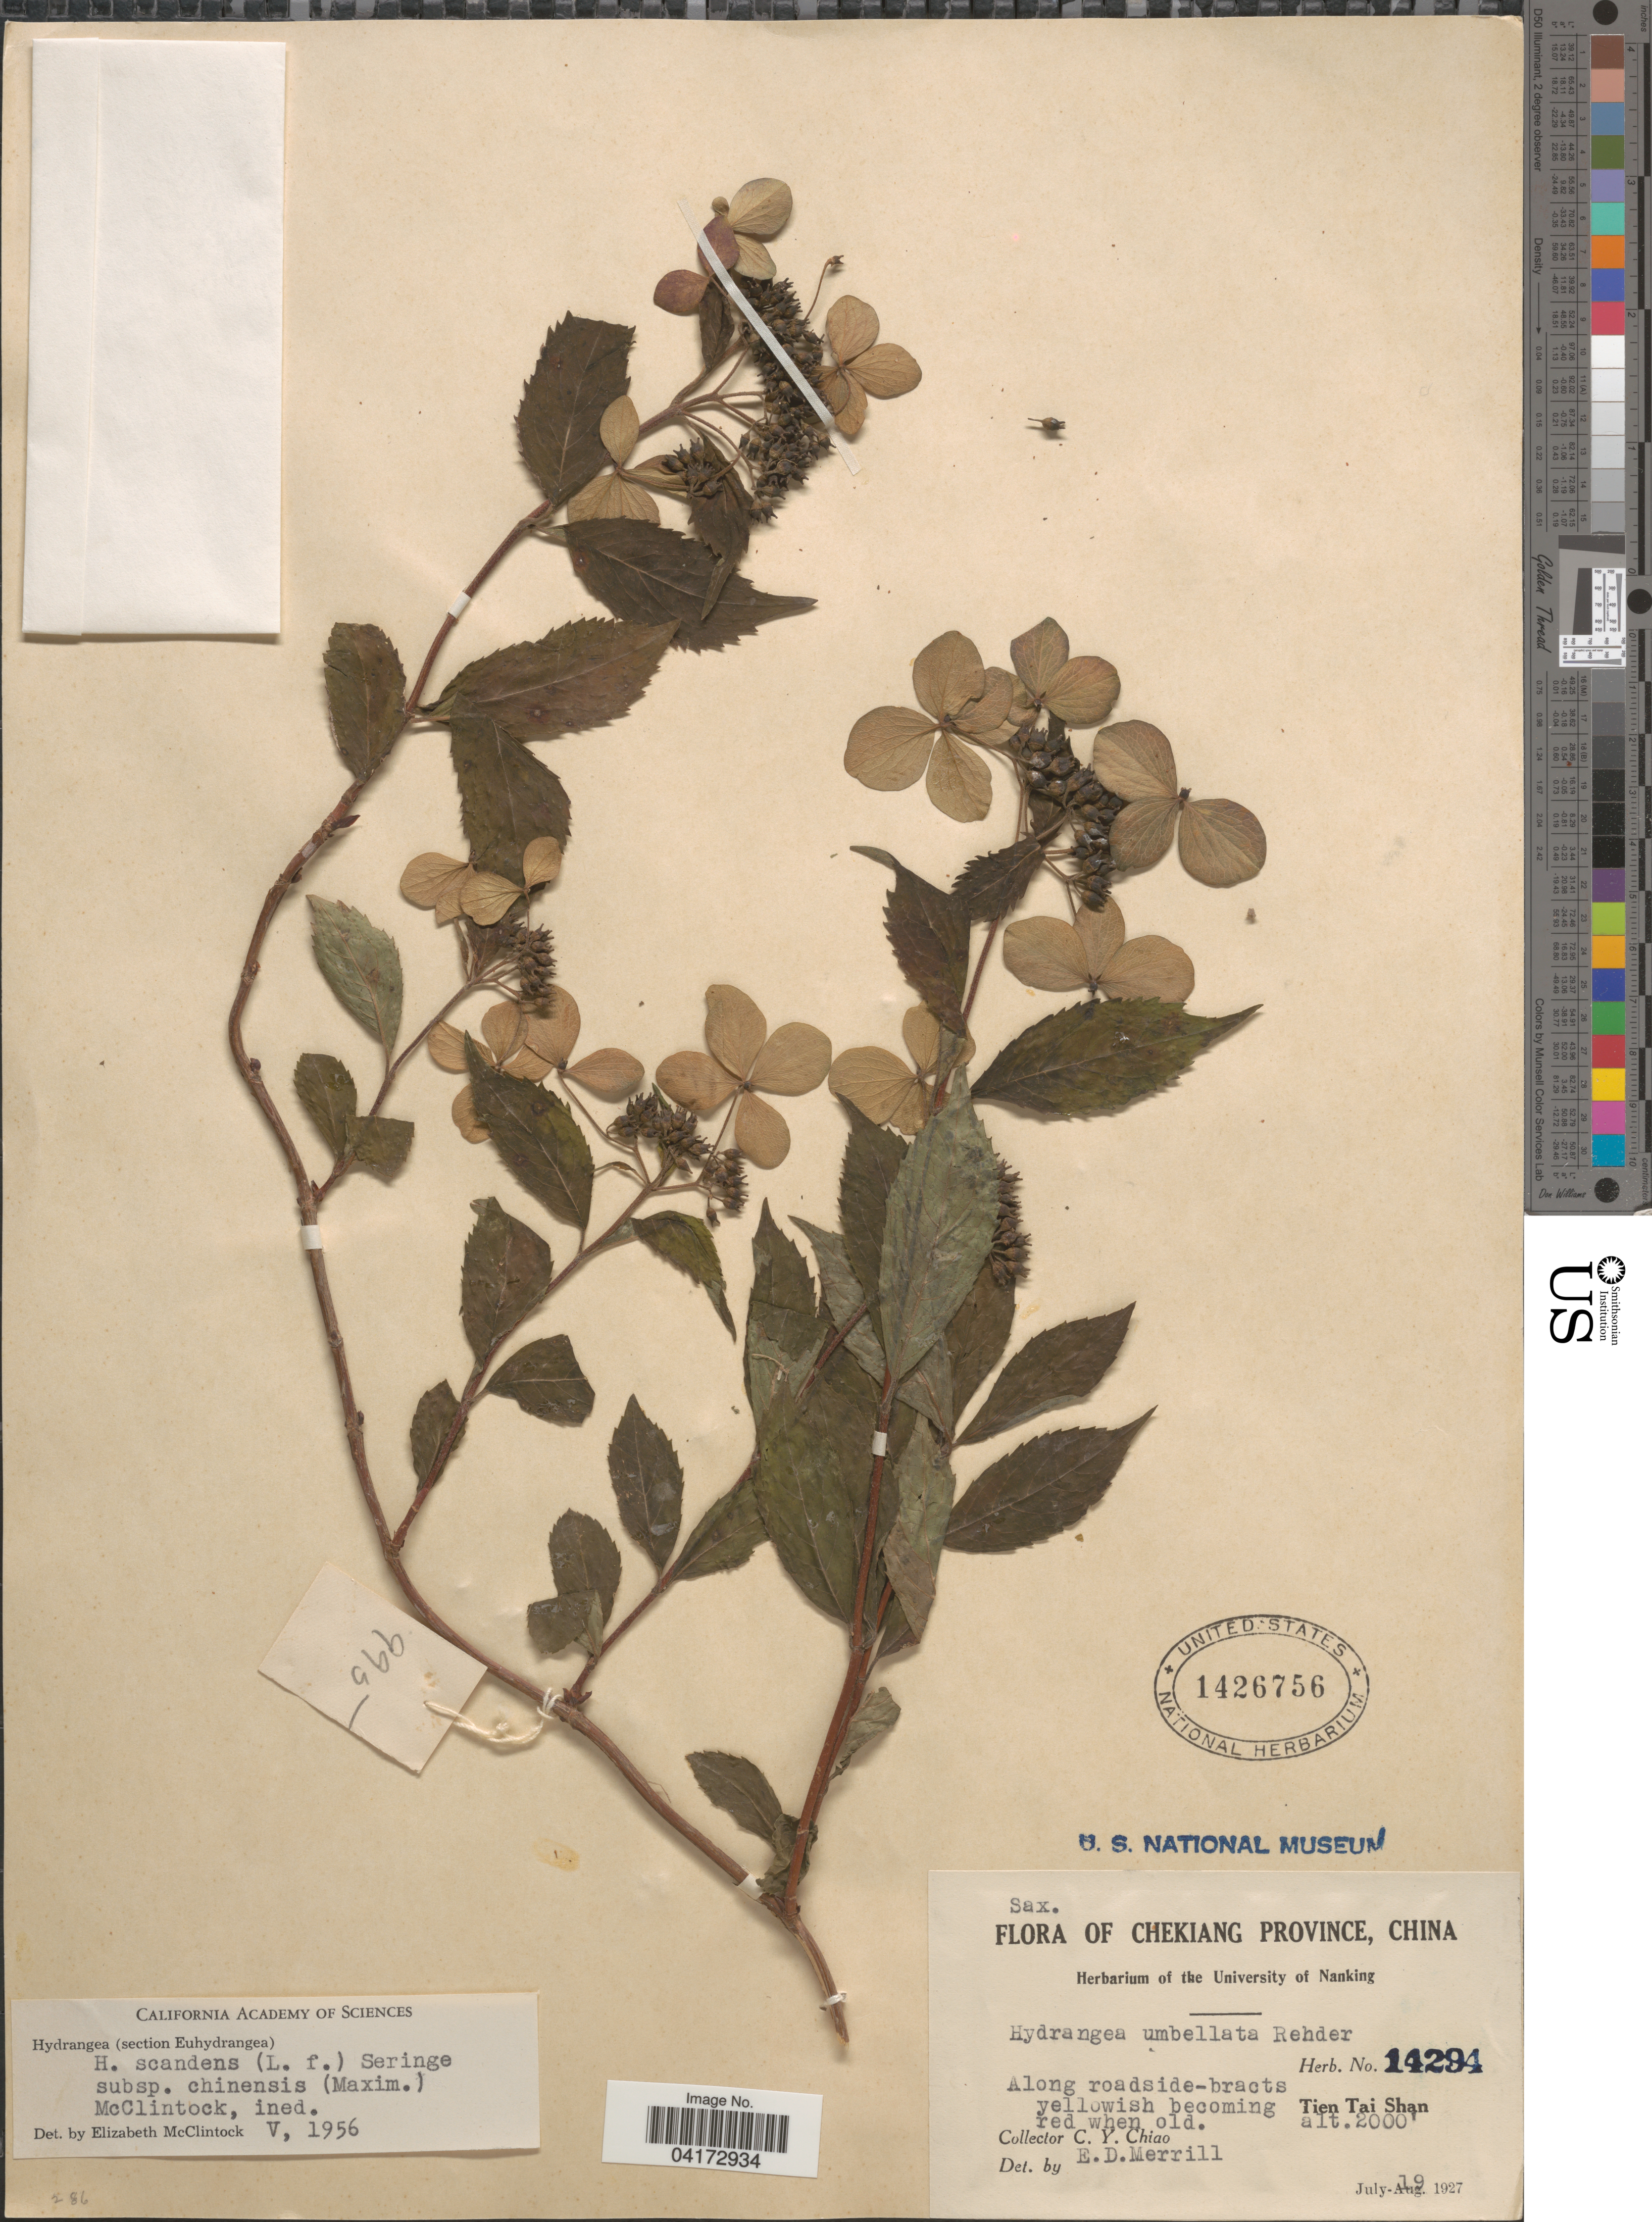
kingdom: Plantae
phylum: Tracheophyta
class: Magnoliopsida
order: Cornales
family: Hydrangeaceae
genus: Hydrangea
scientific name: Hydrangea scandens subsp. chinensis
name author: (Maxim.) E. M. McClint.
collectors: C. Y. Chiao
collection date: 1927-07-19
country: China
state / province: Zhejiang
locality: Chekiang Province. Tien Tai Shan.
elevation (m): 610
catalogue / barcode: US 1426756